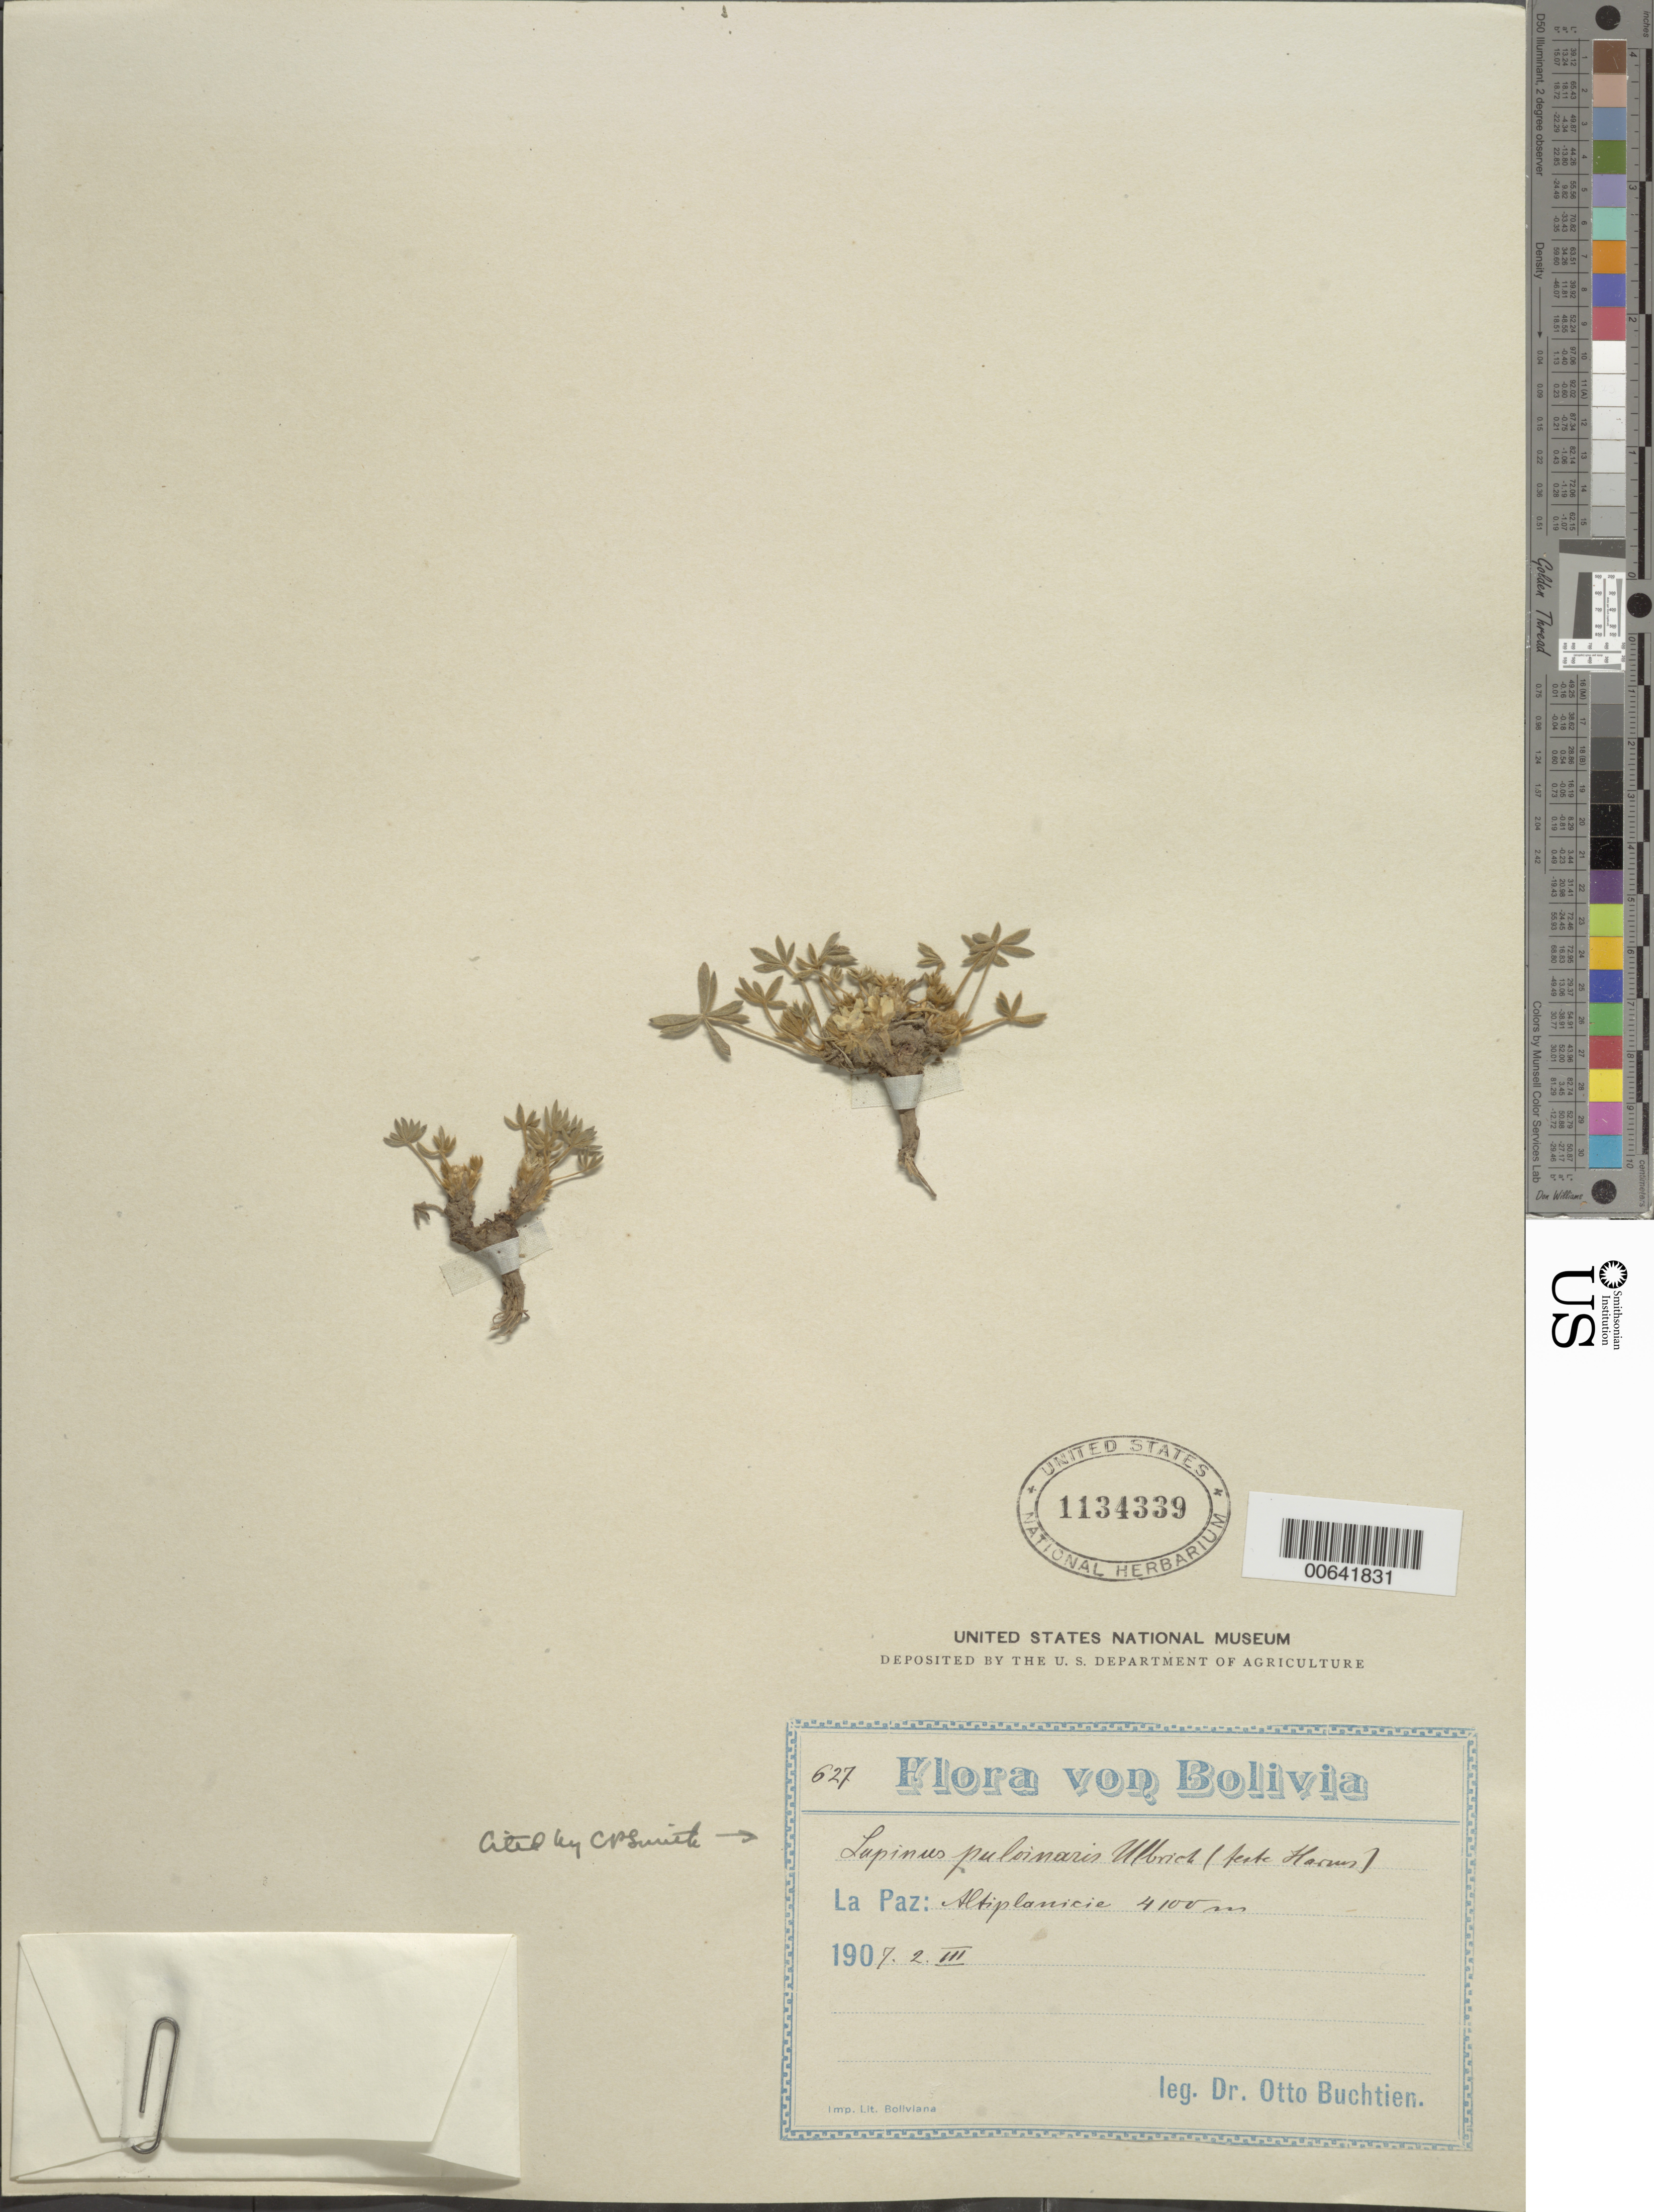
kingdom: Plantae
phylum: Tracheophyta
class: Magnoliopsida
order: Fabales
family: Fabaceae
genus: Lupinus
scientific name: Lupinus pulvinaris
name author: Ulbr.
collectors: O. Buchtien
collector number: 627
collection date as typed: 03 Feb 1907 or 02 Mar 1907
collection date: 1907-02-03 or 1907-03-02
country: Bolivia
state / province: La Paz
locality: Altiplanicie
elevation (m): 4100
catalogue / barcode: US 1134339